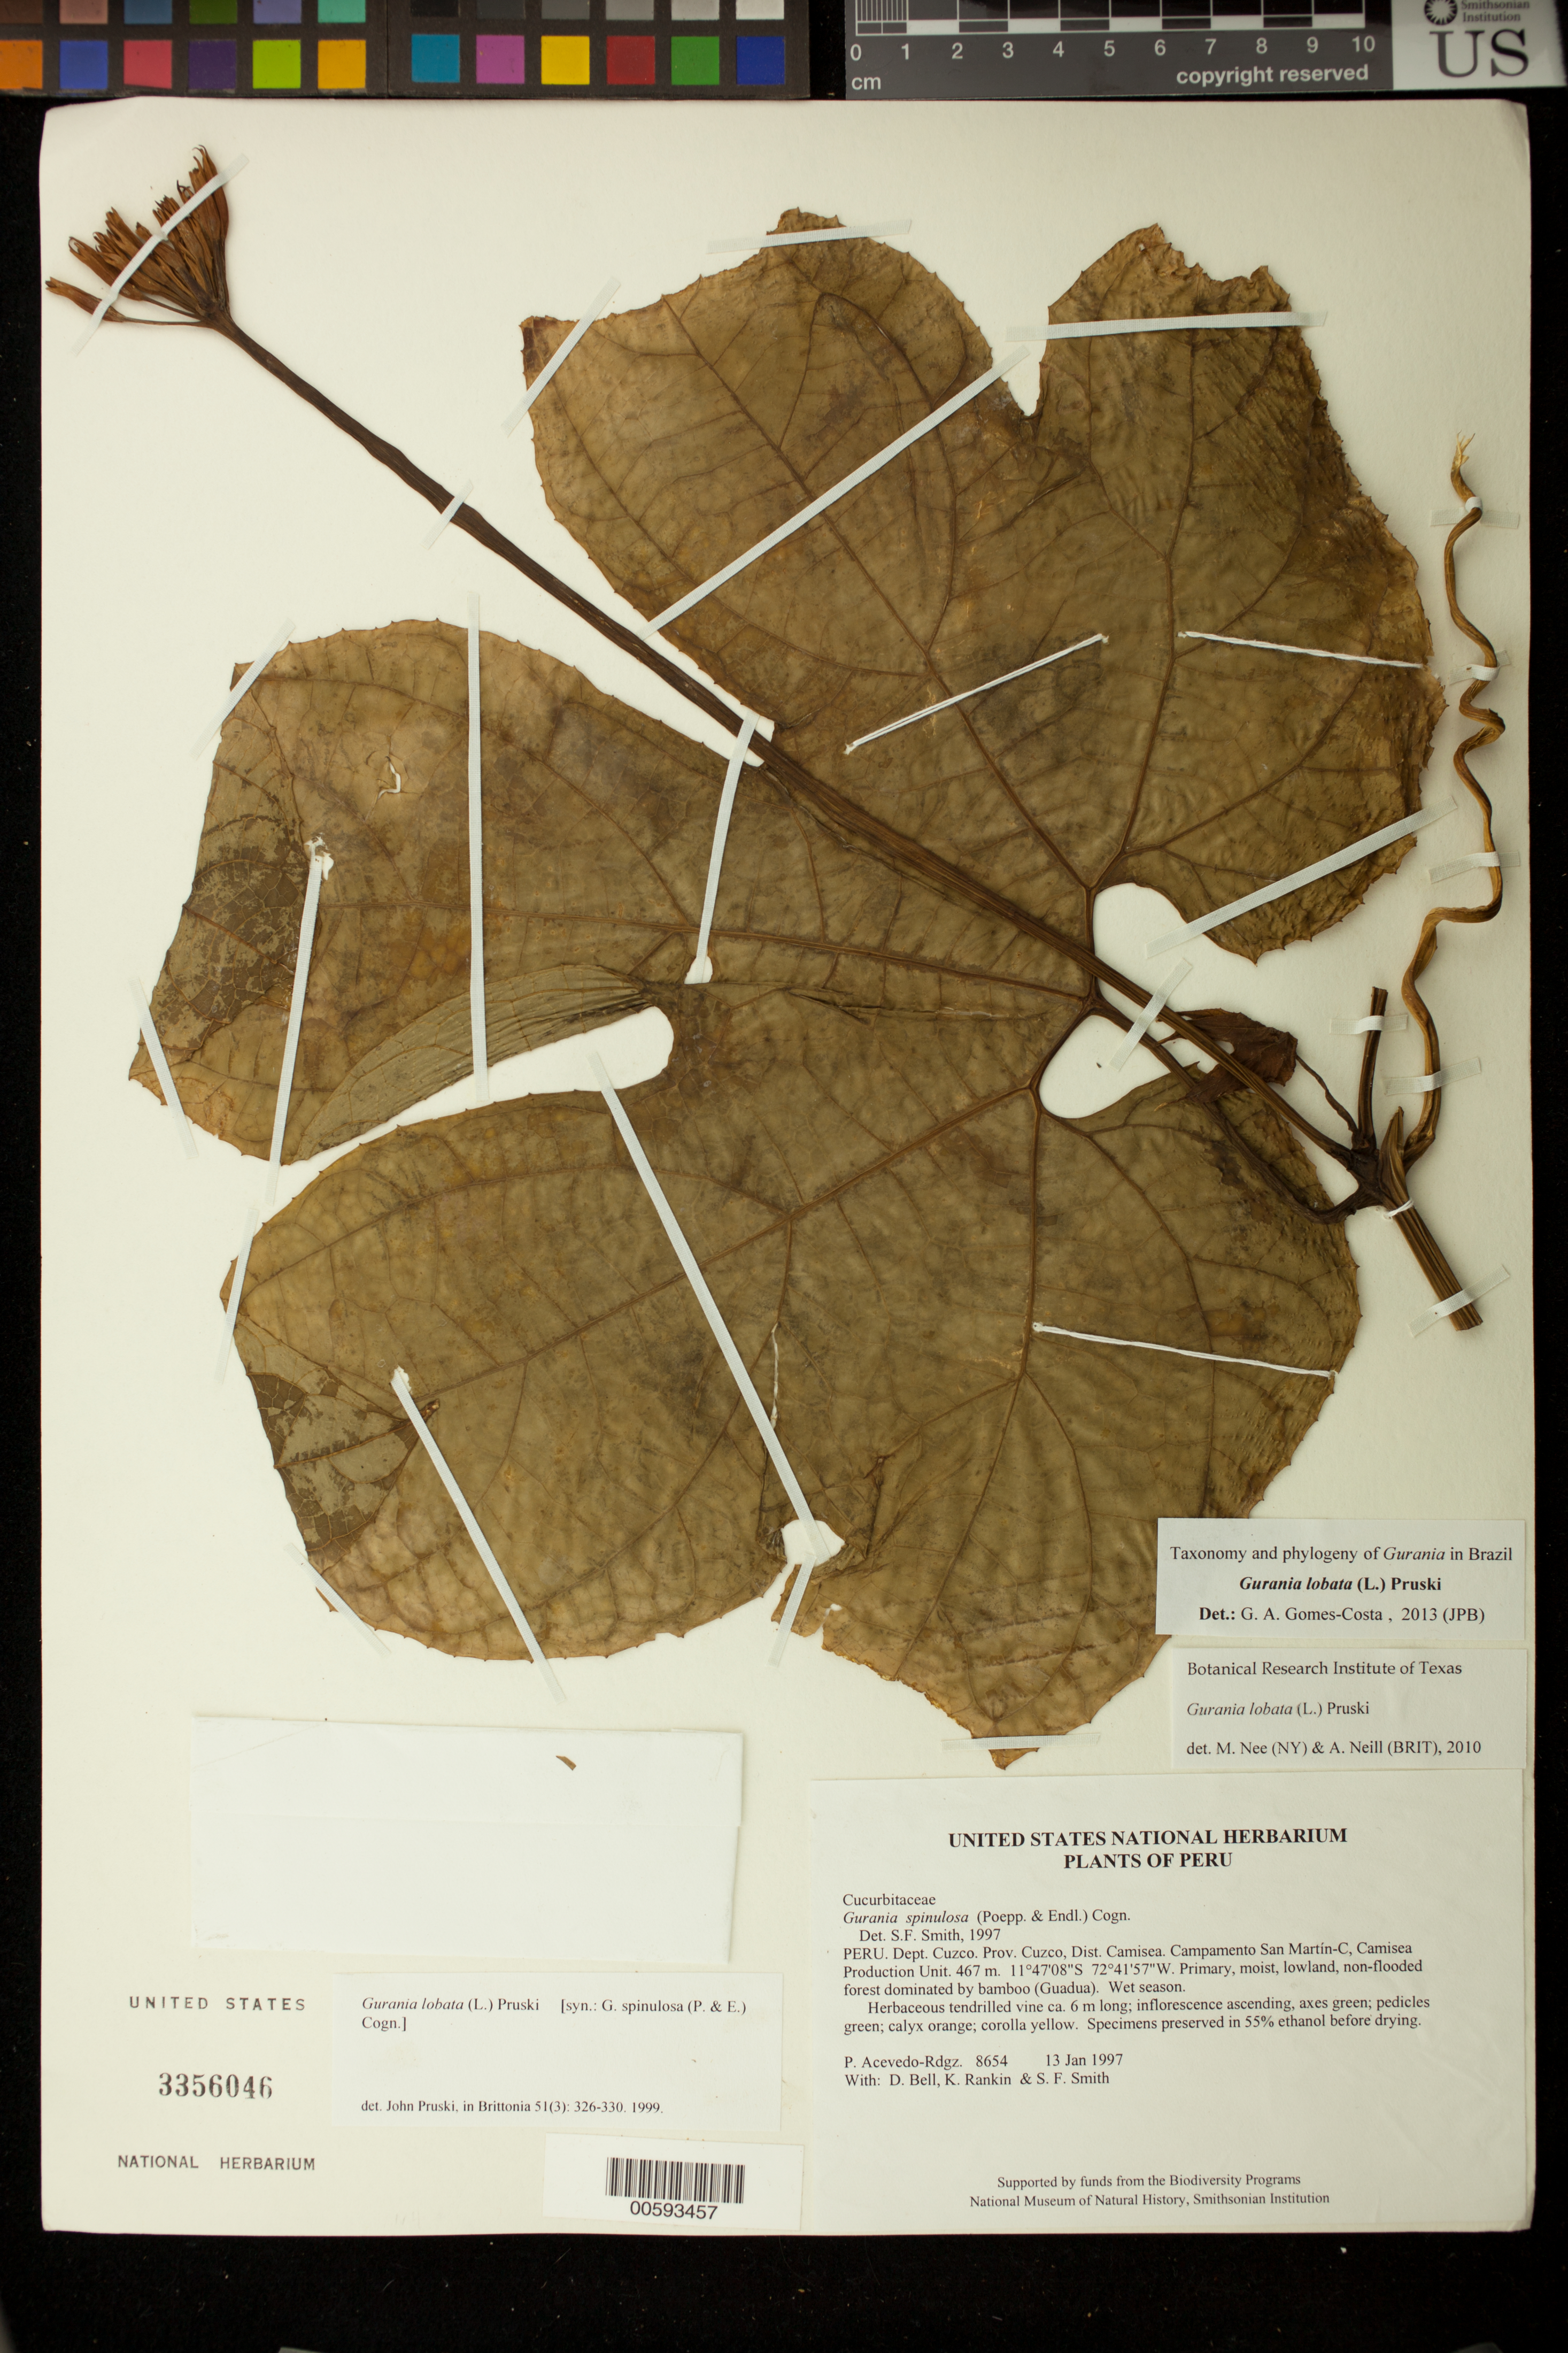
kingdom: Plantae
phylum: Tracheophyta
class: Magnoliopsida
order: Cucurbitales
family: Cucurbitaceae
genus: Gurania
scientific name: Gurania lobata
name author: (L.) Pruski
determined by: Pruski, J. F.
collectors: P. Acevedo-Rodr., D. A. Bell, K. B. Rankin & S.F. Smith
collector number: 8654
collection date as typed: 13 Jan 1997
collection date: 1997-01-13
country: Peru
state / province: Cusco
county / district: Cusco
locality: Districto Camisea, Campamento San Martín-C, Camisea Production Unit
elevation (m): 467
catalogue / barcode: US 3356046